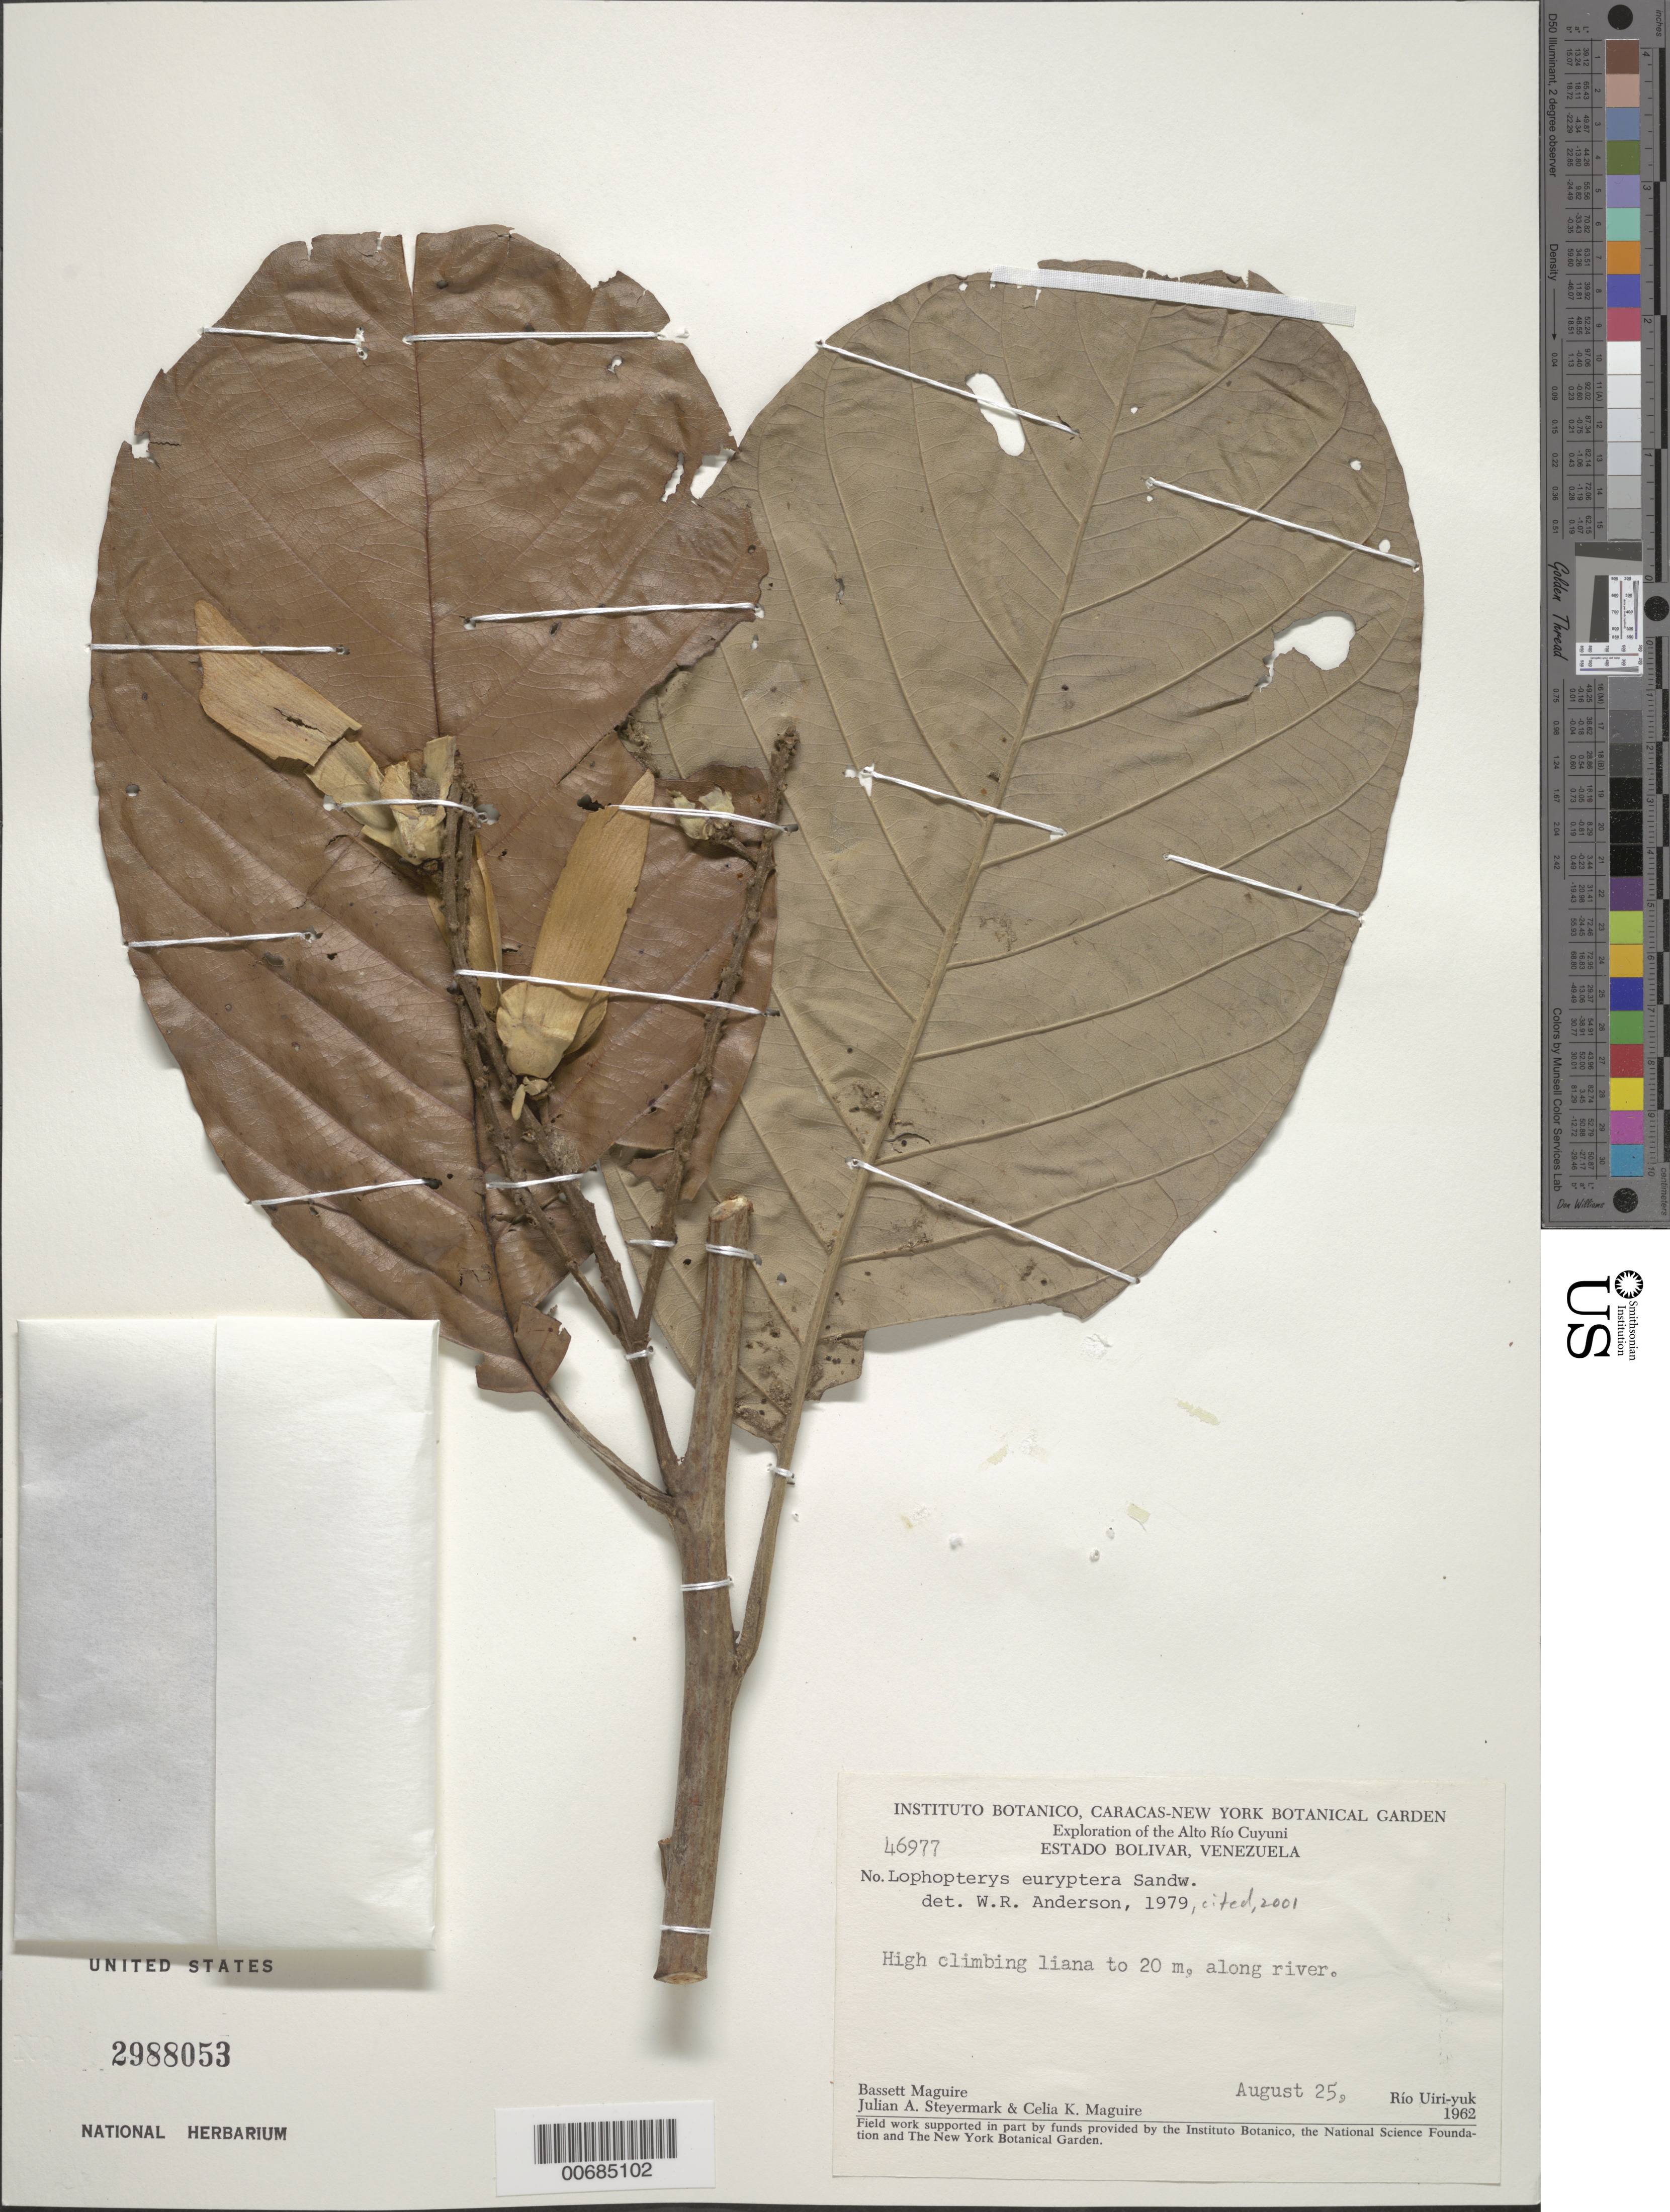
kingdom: Plantae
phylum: Tracheophyta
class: Magnoliopsida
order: Malpighiales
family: Malpighiaceae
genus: Lophopterys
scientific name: Lophopterys euryptera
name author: Sandwith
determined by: Anderson, W. R., (MICH), University of Michigan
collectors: B. Maguire, J. Steyermark & C. K. Maguire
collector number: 46977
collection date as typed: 25-Aug-62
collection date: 1962-08-25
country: Venezuela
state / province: Bolívar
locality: Alto Río Cuyuni, Río Uiri-yuk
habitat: Along river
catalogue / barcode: US 2988053